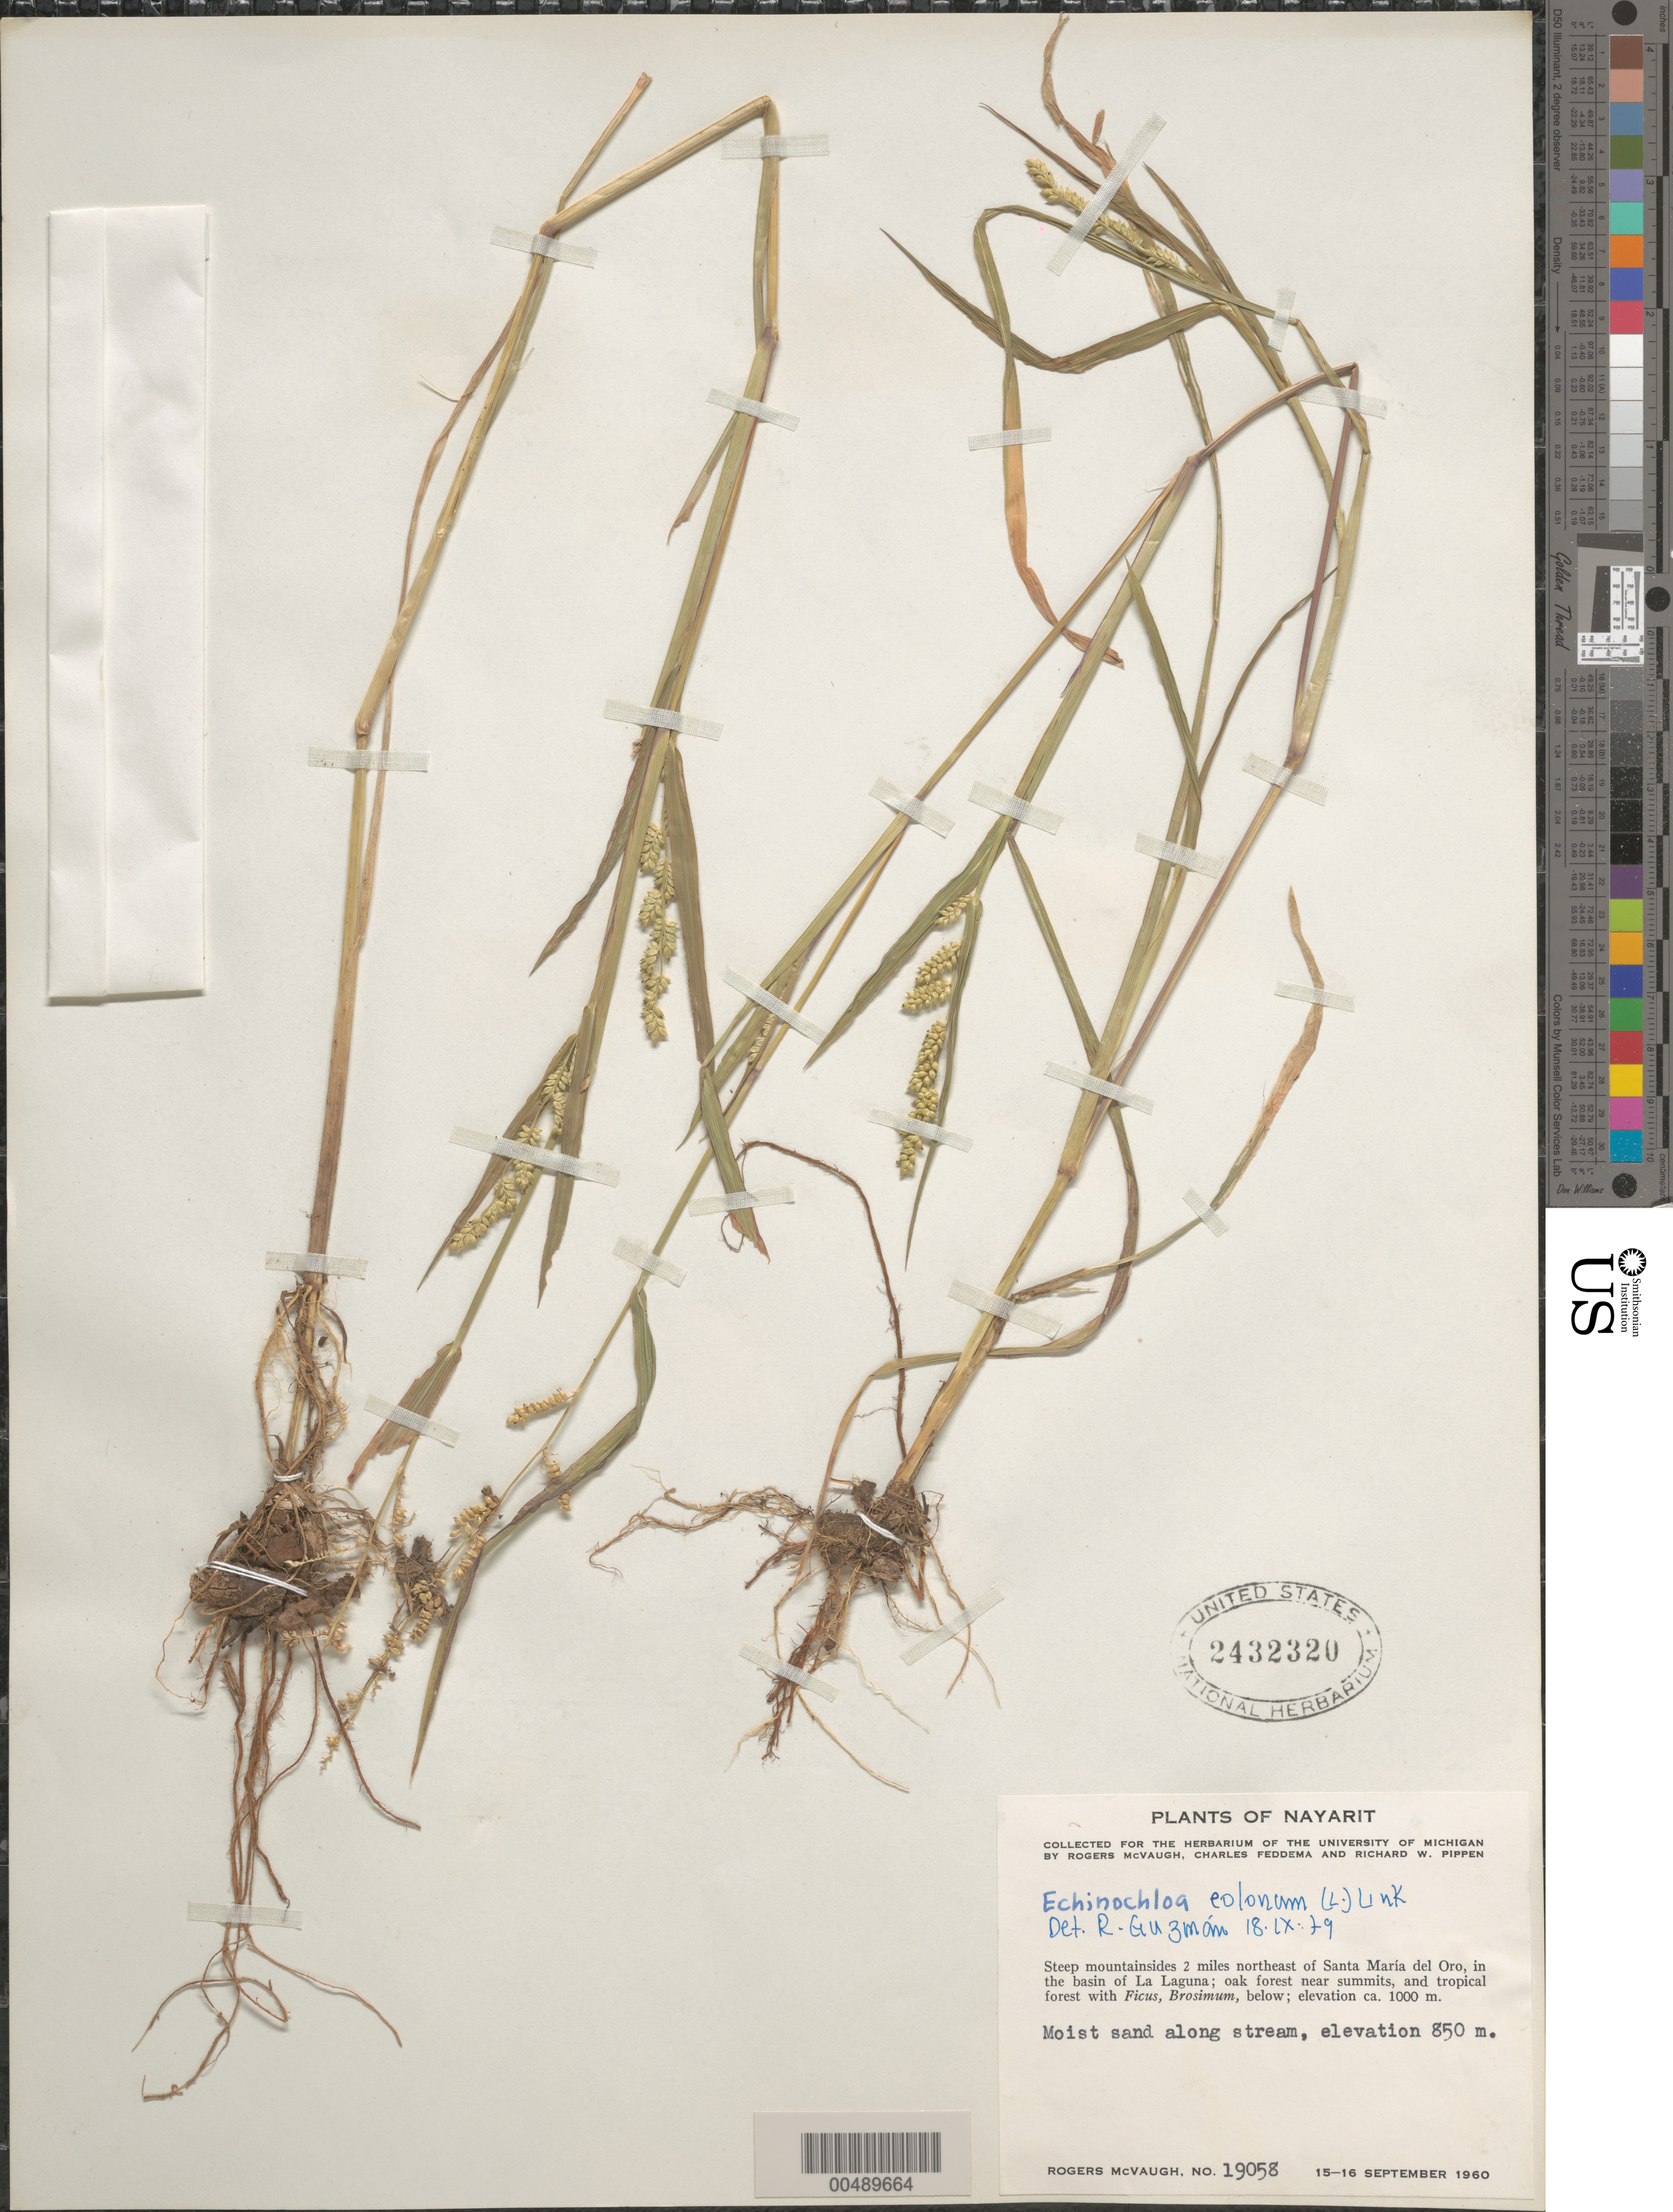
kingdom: Plantae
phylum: Tracheophyta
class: Liliopsida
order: Poales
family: Poaceae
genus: Echinochloa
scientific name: Echinochloa colona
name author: (L.) Link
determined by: Guzmán, R.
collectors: R. McVaugh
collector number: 19058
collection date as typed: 15 Sep 1960 to 16 Sep 1960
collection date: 1960-09-15/1960-09-16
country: Mexico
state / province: Nayarit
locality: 2 mi NE of Santa María del Oro, in the basin of La Laguna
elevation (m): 1000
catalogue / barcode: US 2432320